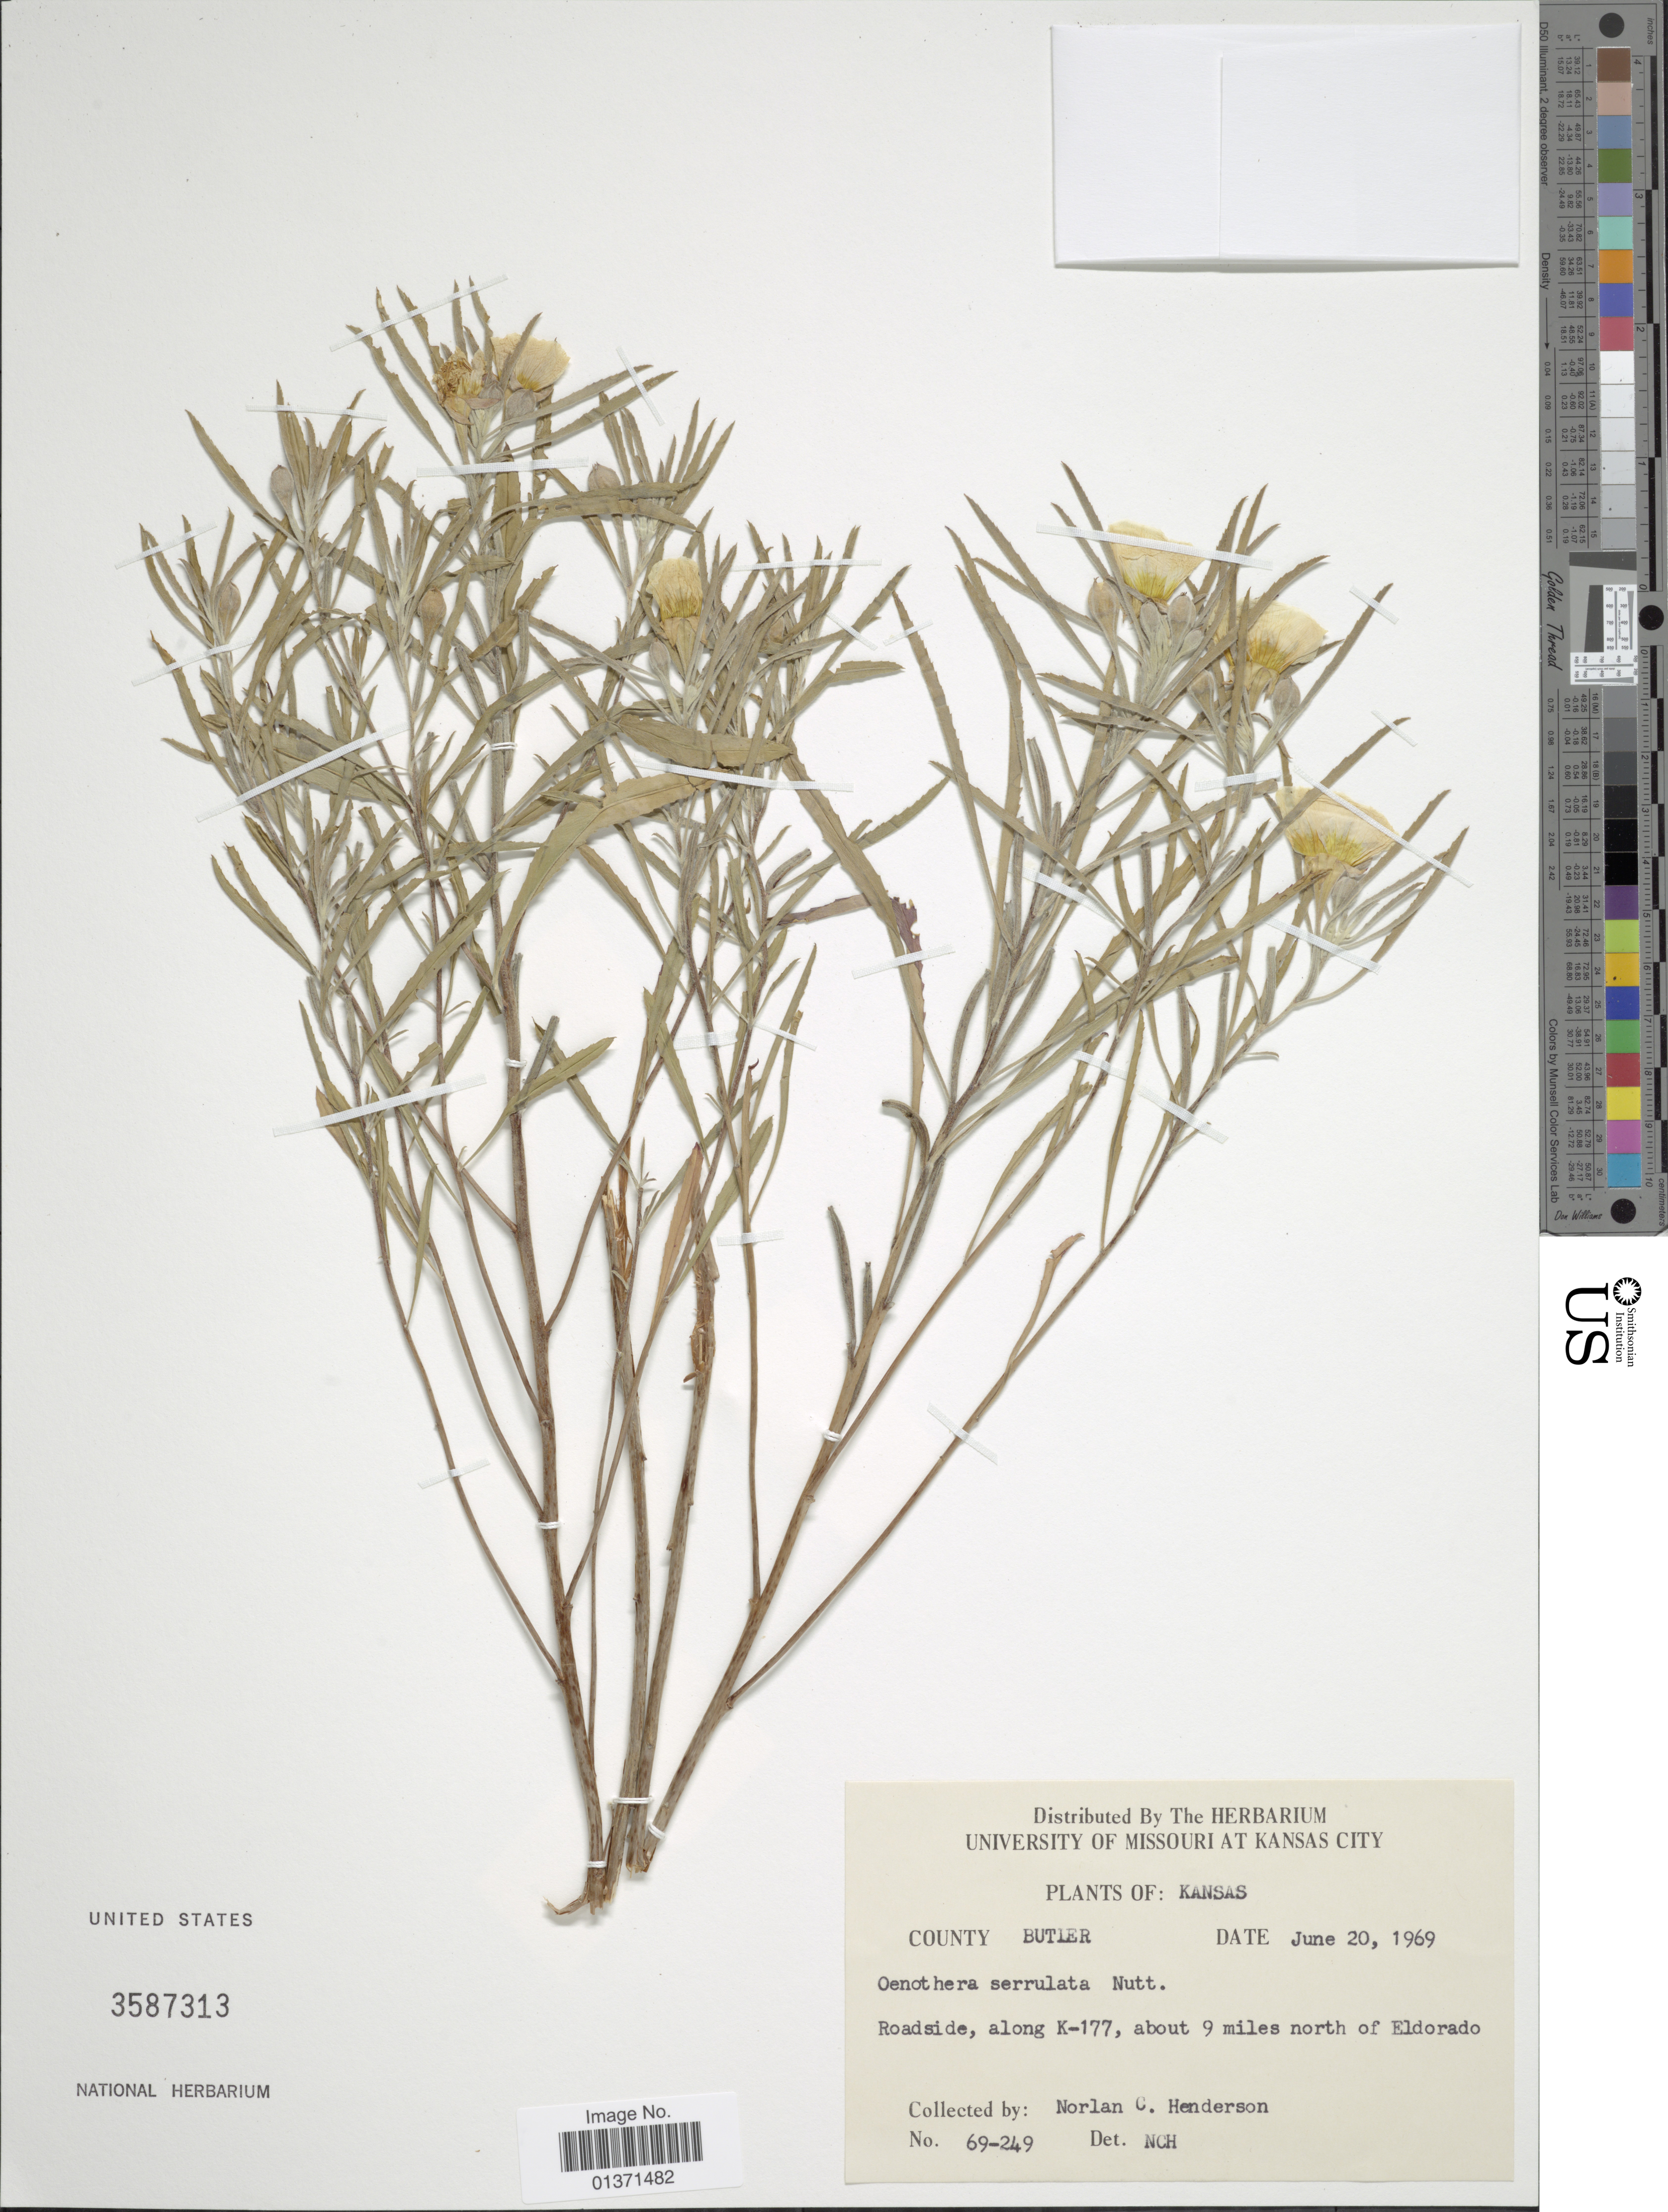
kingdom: Plantae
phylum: Tracheophyta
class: Magnoliopsida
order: Myrtales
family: Onagraceae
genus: Oenothera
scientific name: Oenothera serrulata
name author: Nutt.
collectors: N. C. Henderson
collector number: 69-249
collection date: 1969-06-20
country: United States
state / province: Kansas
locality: County Butler, Roadside, along K-177, about 9 miles north of Eldorado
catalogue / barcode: US 3587313